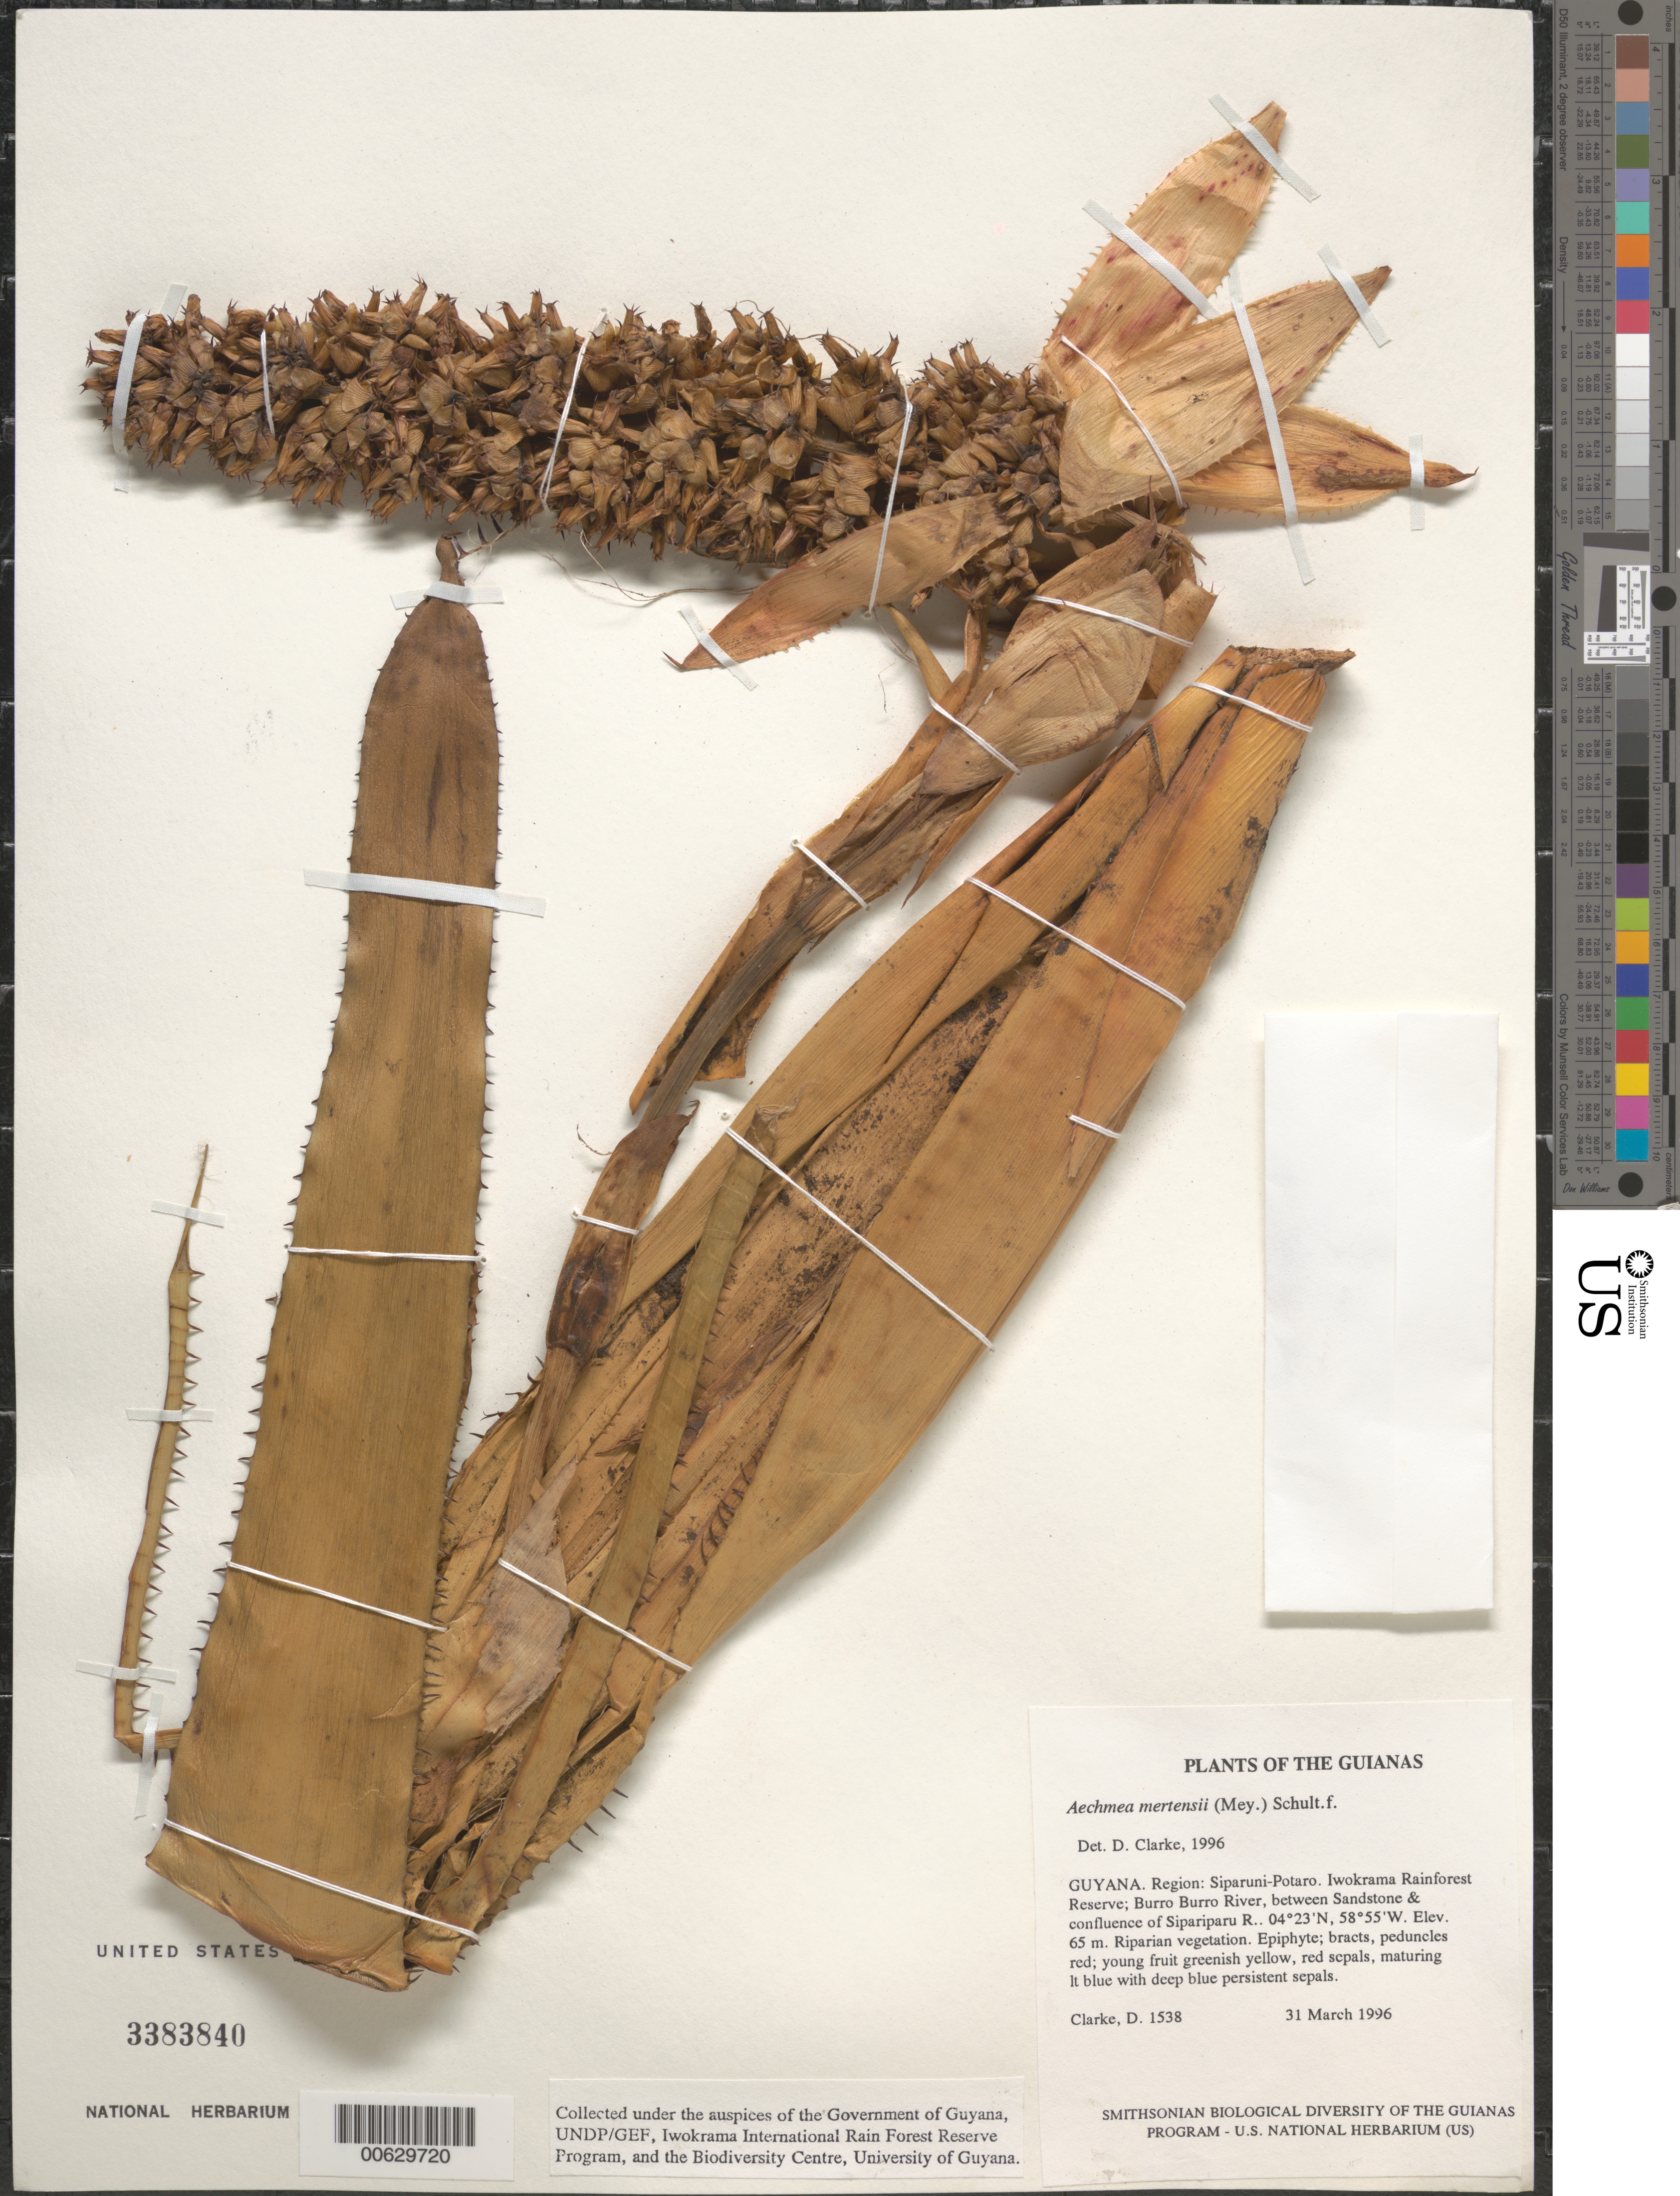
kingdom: Plantae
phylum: Tracheophyta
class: Liliopsida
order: Poales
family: Bromeliaceae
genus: Aechmea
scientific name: Aechmea mertensii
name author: (G. Mey.) Schult. & Schult. f.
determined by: Clarke, H. D., University of North Carolina (Asheville)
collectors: H. D. Clarke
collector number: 1538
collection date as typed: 31 March 1996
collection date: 1996-03-31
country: Guyana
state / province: Potaro-Siparuni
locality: Iwokrama Rainforest Reserve; Burro Burro River, between Sandstone & confluence of Sipariparu R.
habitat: Riparian vegetation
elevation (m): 65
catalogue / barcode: US 3383840